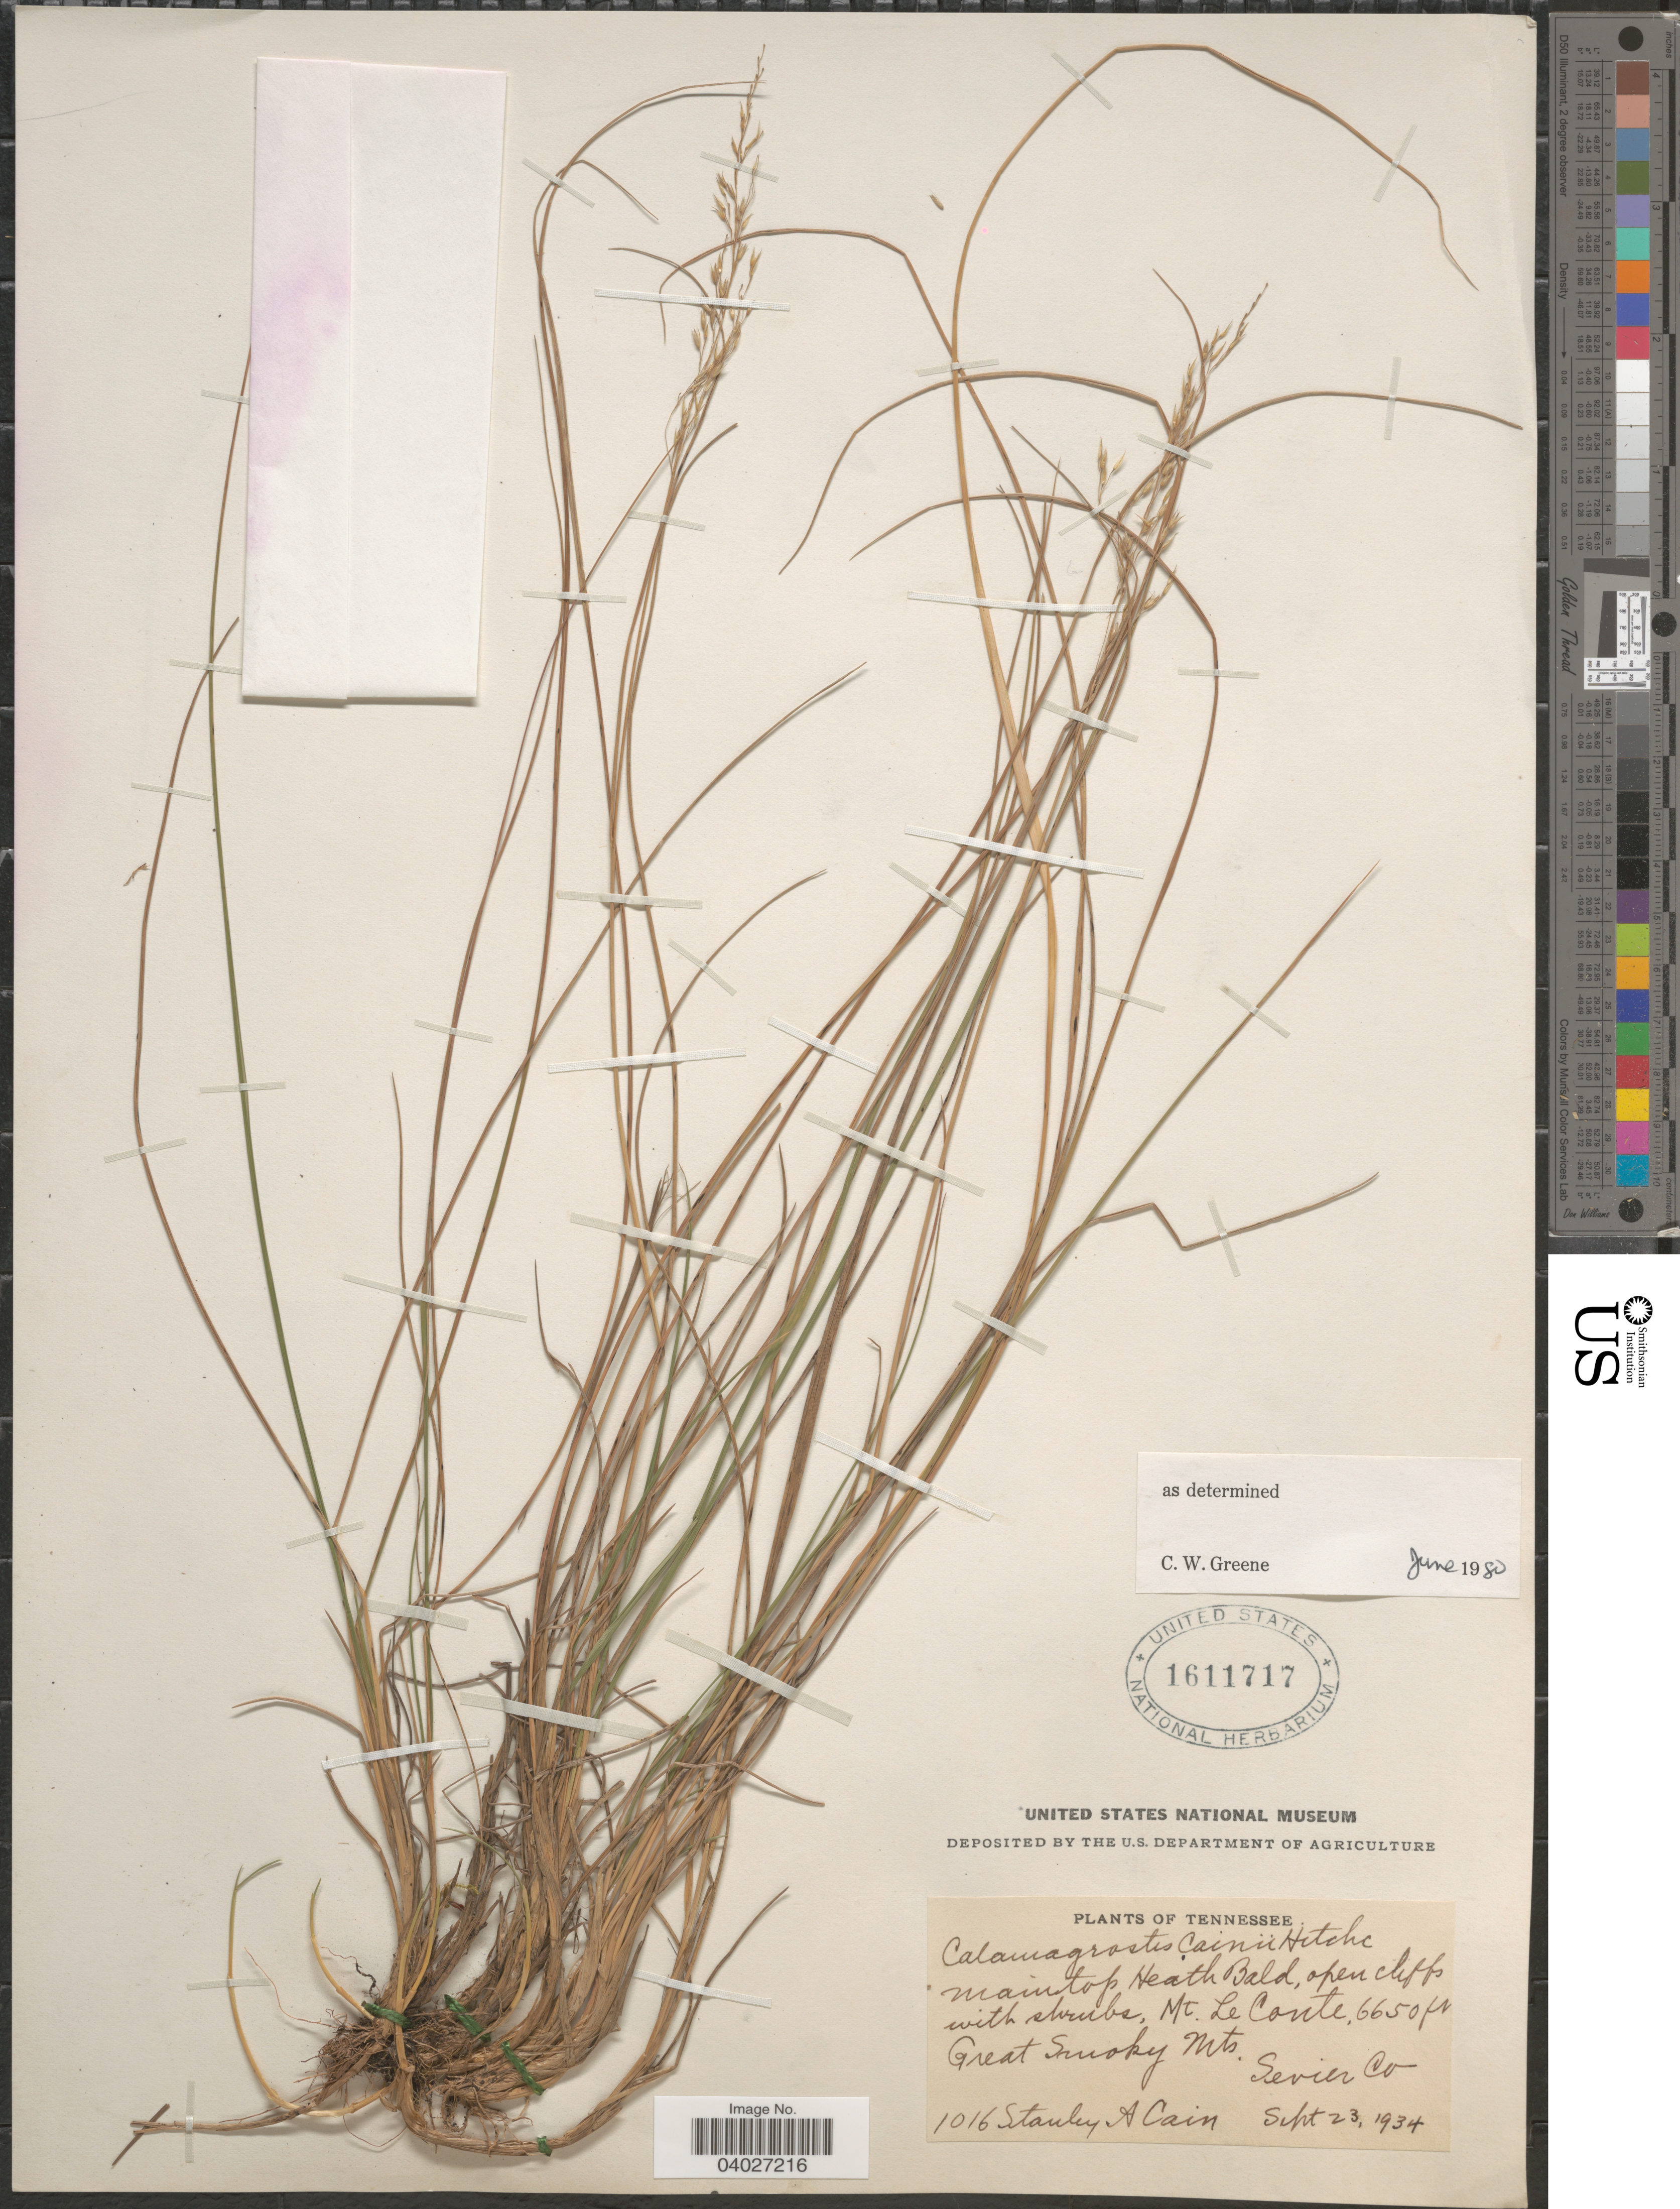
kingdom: Plantae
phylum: Tracheophyta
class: Liliopsida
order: Poales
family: Poaceae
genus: Calamagrostis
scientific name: Calamagrostis cainii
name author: Hitchc.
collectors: S. Cain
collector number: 1016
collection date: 1934-09-23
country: United States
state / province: Tennessee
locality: Main top Heath Bald, open cliffs with shrubs, Mt. Le Conte, Great Smoky Mts. Sevier Co.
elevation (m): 2027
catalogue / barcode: US 1611717